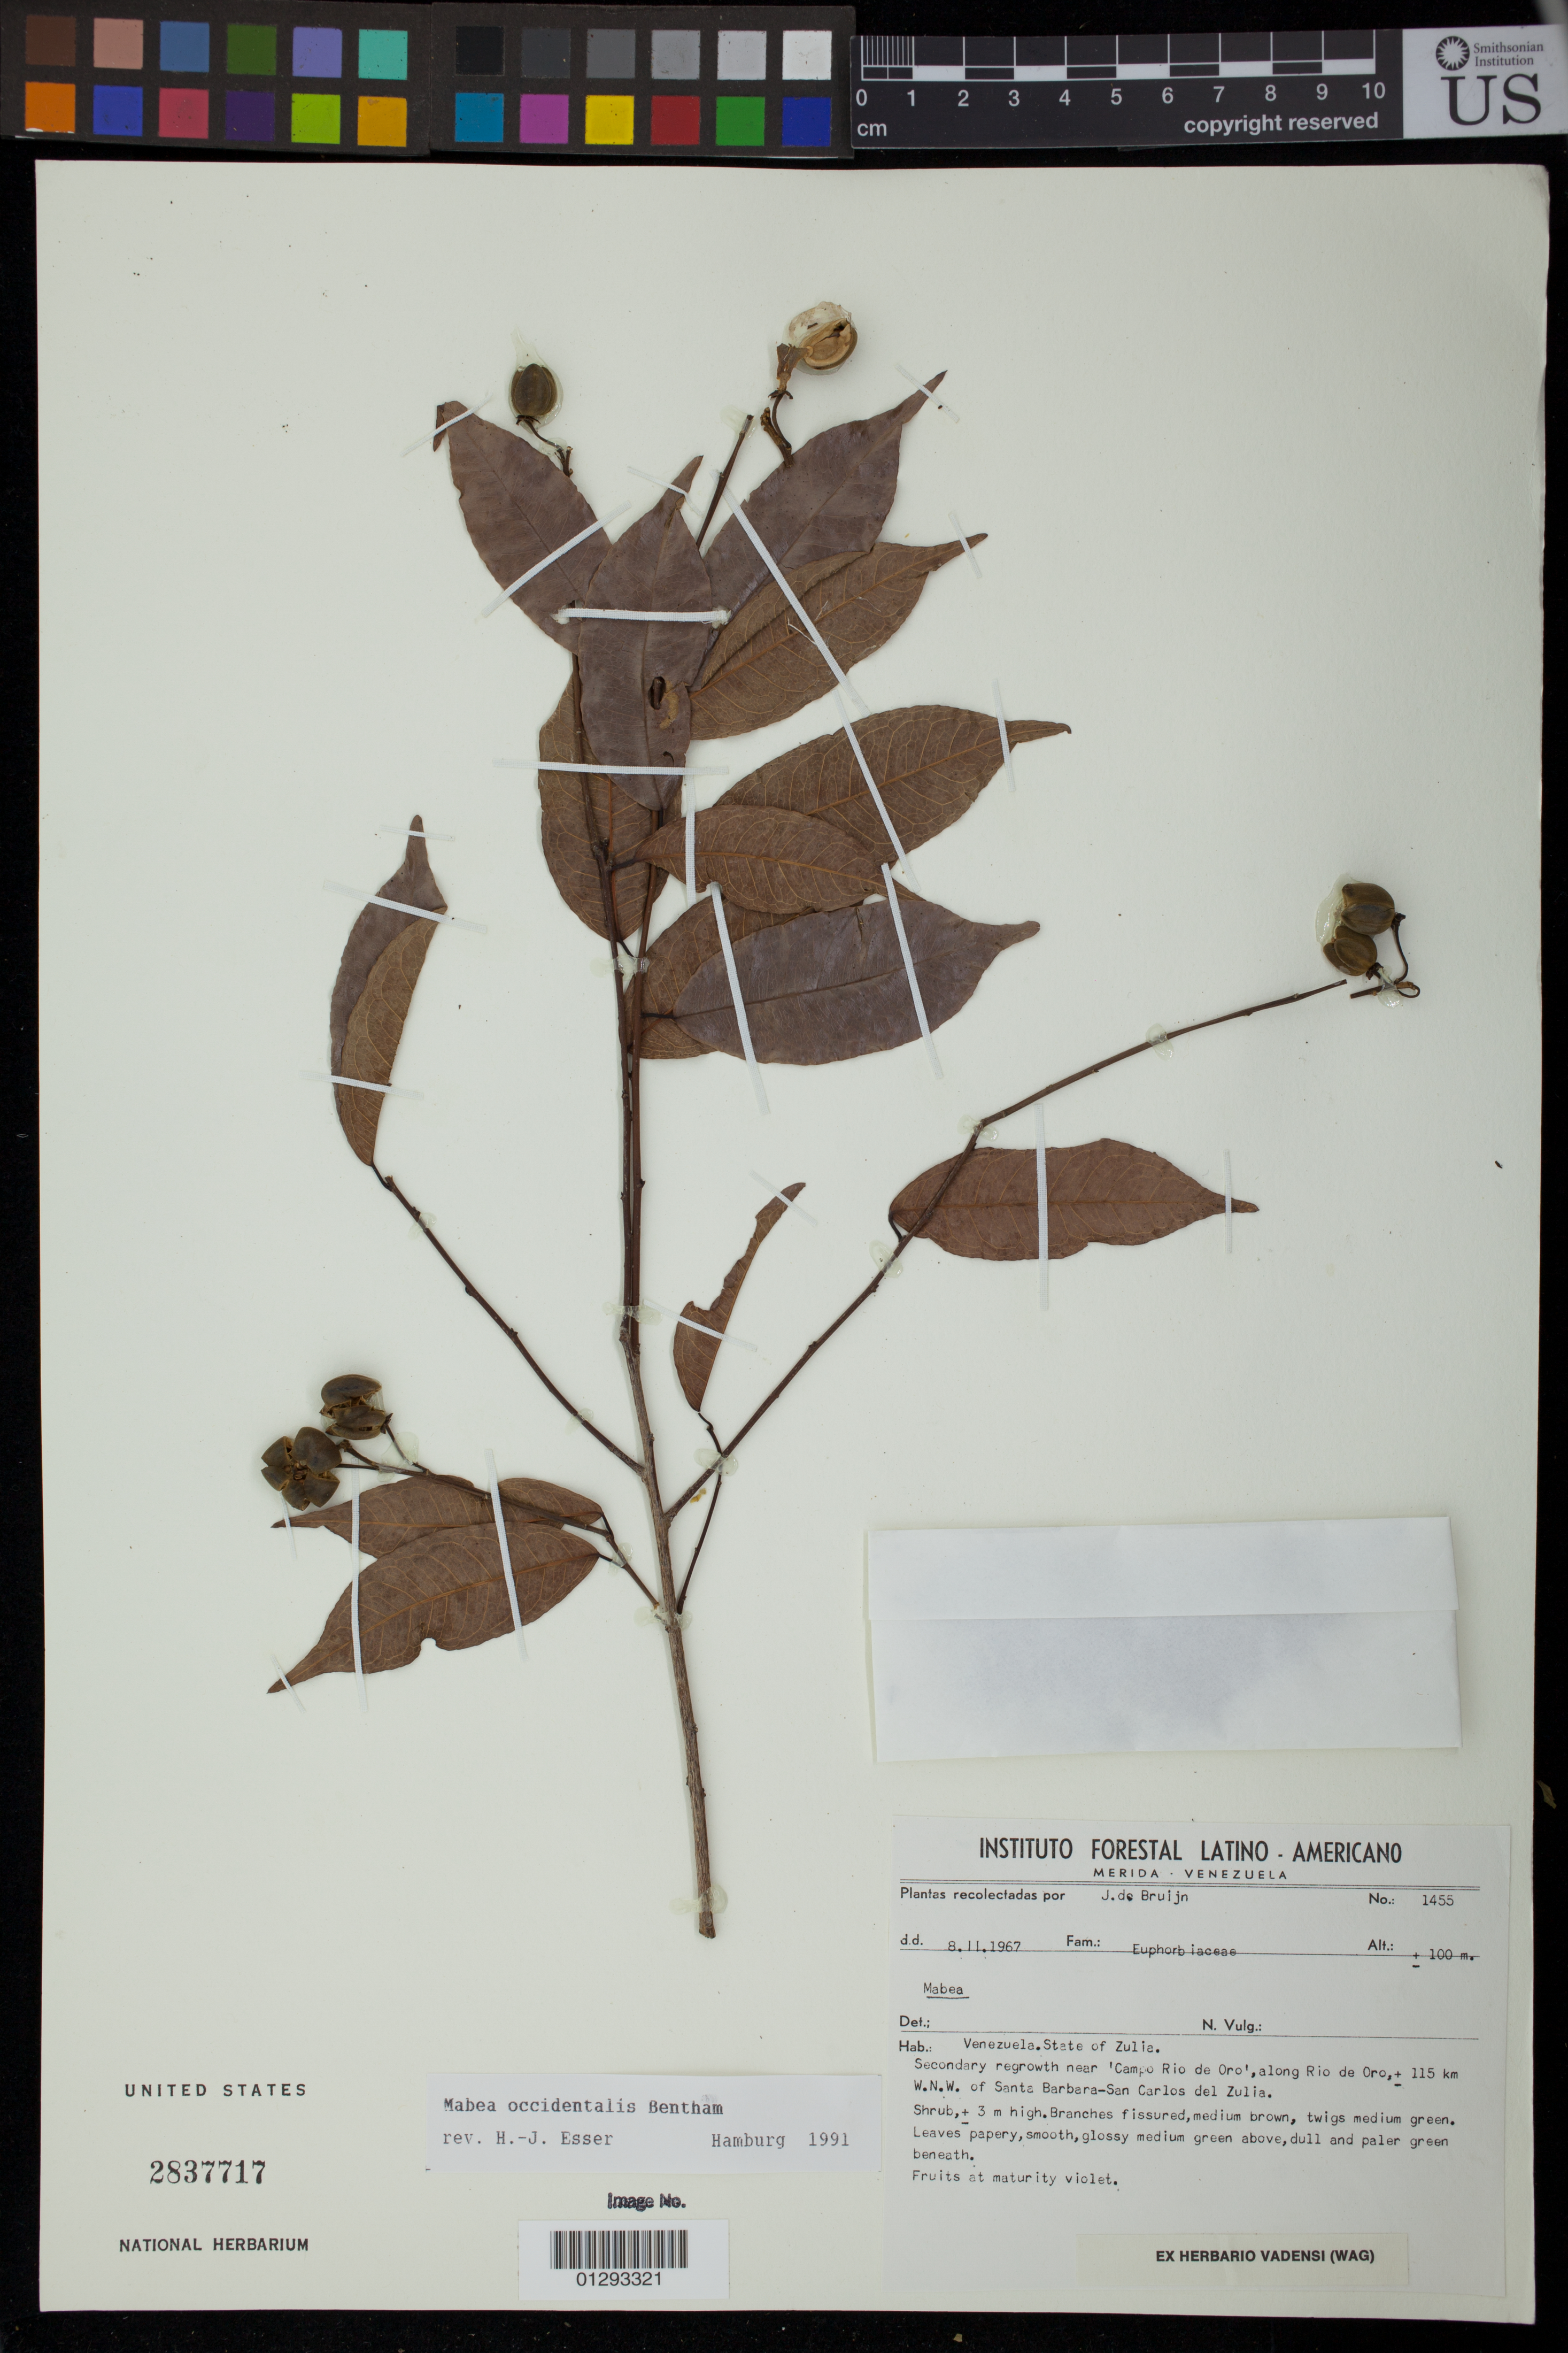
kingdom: Plantae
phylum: Tracheophyta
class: Magnoliopsida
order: Malpighiales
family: Euphorbiaceae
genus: Mabea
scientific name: Mabea occidentalis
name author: Benth.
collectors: J. Bruijn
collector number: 1455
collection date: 1967-11-08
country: Venezuela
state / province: Zulia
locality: near 'Campo Rio de Oro', along Rio de Oro, 115 km W.N.W of Santa Barbara - San Carlos del Zulia.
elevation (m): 100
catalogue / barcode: US 2837717